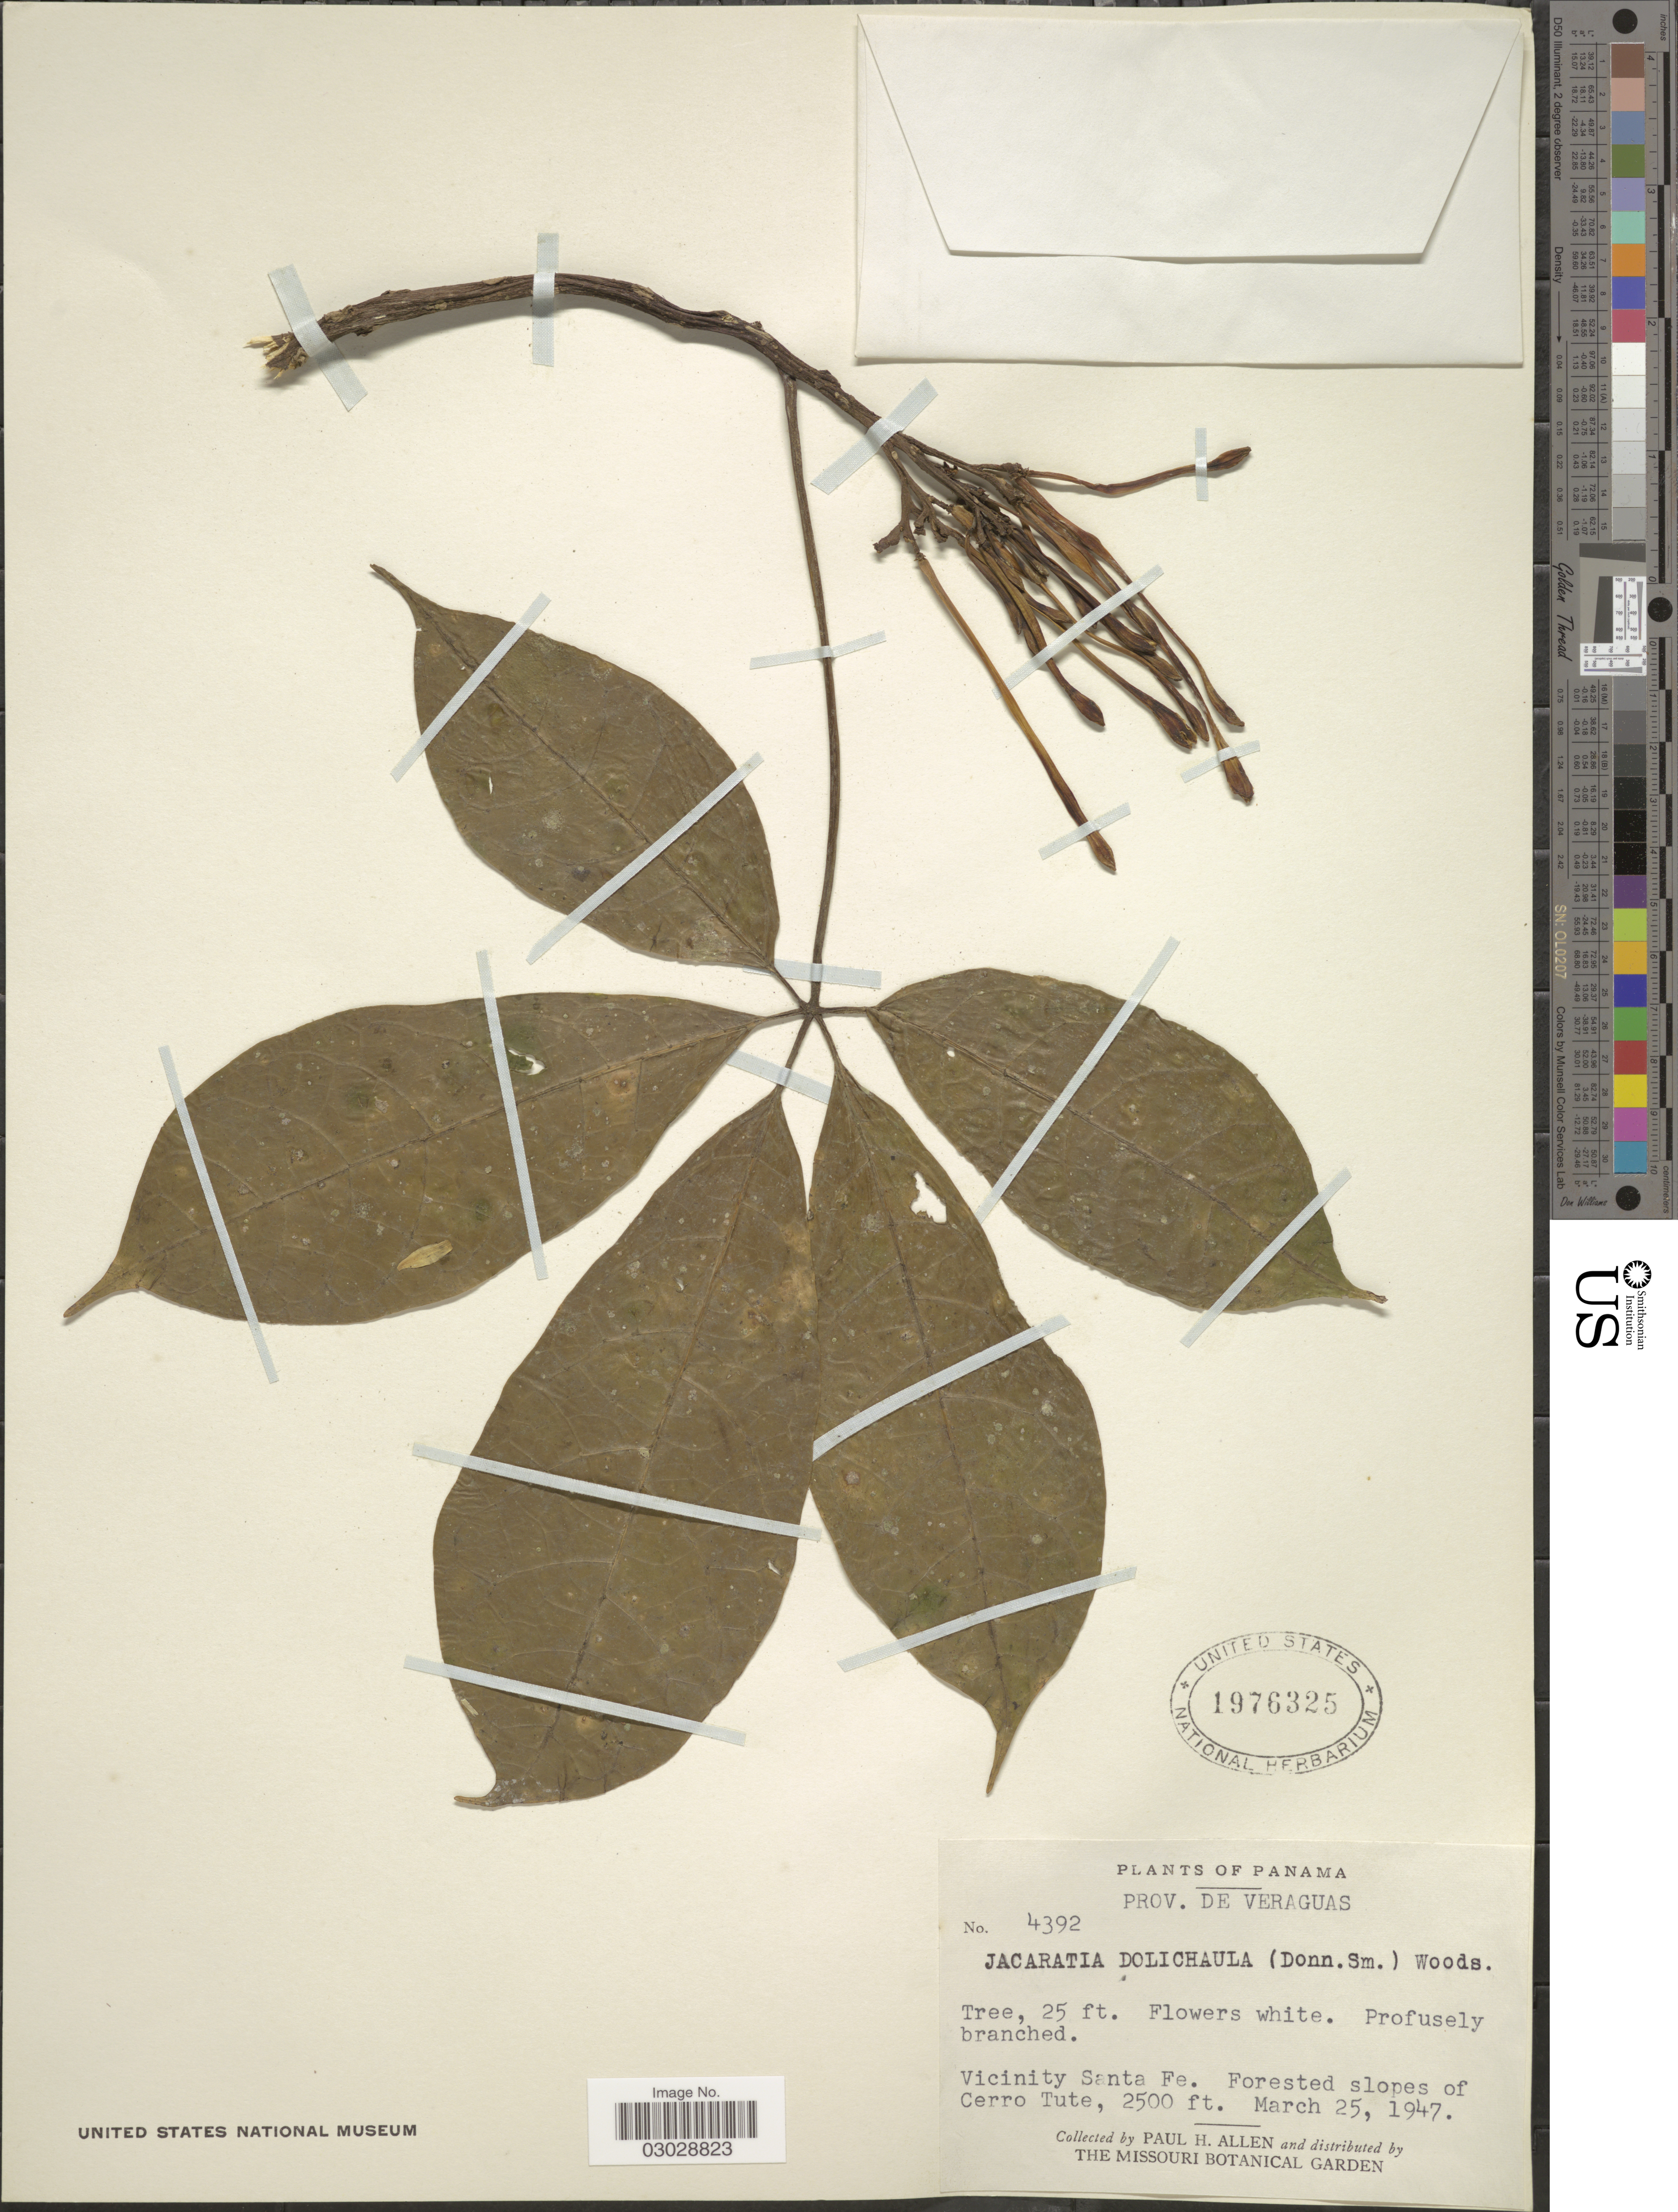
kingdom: Plantae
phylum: Tracheophyta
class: Magnoliopsida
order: Brassicales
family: Caricaceae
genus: Jacaratia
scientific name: Jacaratia dolichaula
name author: (Donn. Sm.) Woodson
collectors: P. H. Allen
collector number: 4392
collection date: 1947-03-25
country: Panama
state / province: Veraguas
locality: Vicinity Santa Fe. Forested slopes of Cerro Tute.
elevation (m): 762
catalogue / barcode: US 1976325